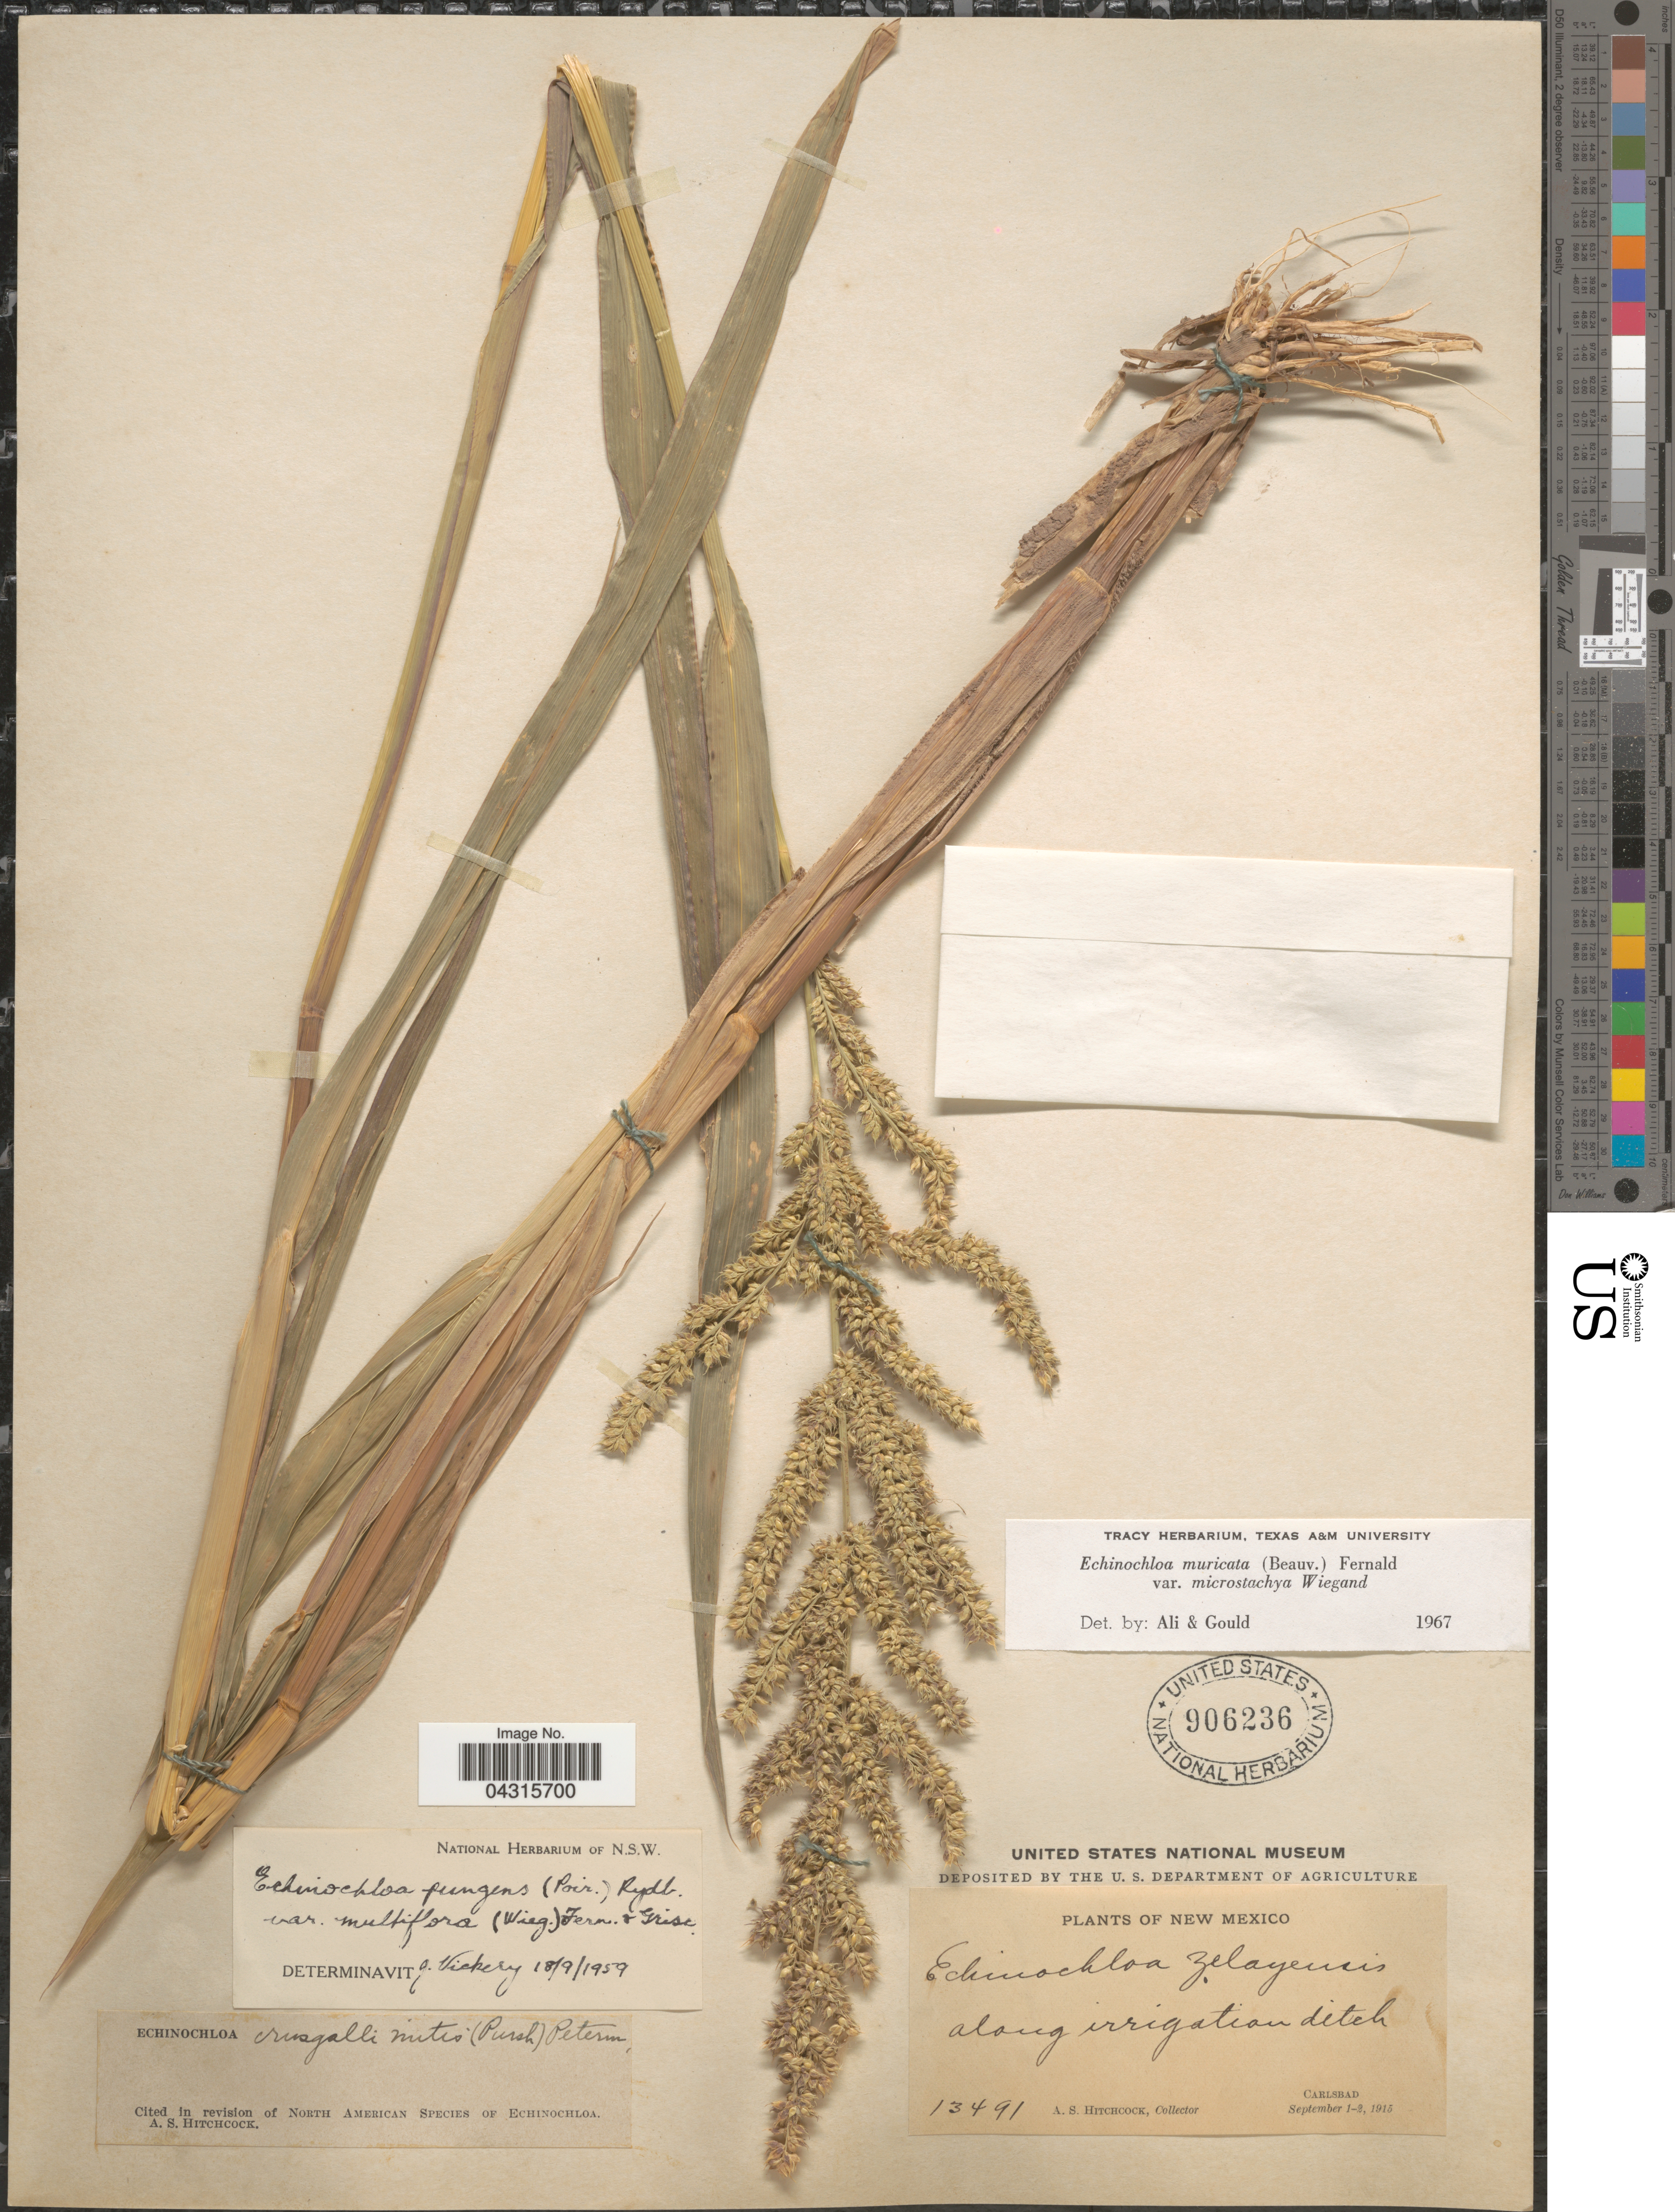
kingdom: Plantae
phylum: Tracheophyta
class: Liliopsida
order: Poales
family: Poaceae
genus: Echinochloa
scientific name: Echinochloa muricata var. microstachya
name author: Wiegand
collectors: A. S. Hitchcock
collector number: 13491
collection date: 1915-09-01/1915-09-02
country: United States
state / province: New Mexico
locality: Along irrigation ditch. Carlsbad.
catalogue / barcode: US 906236